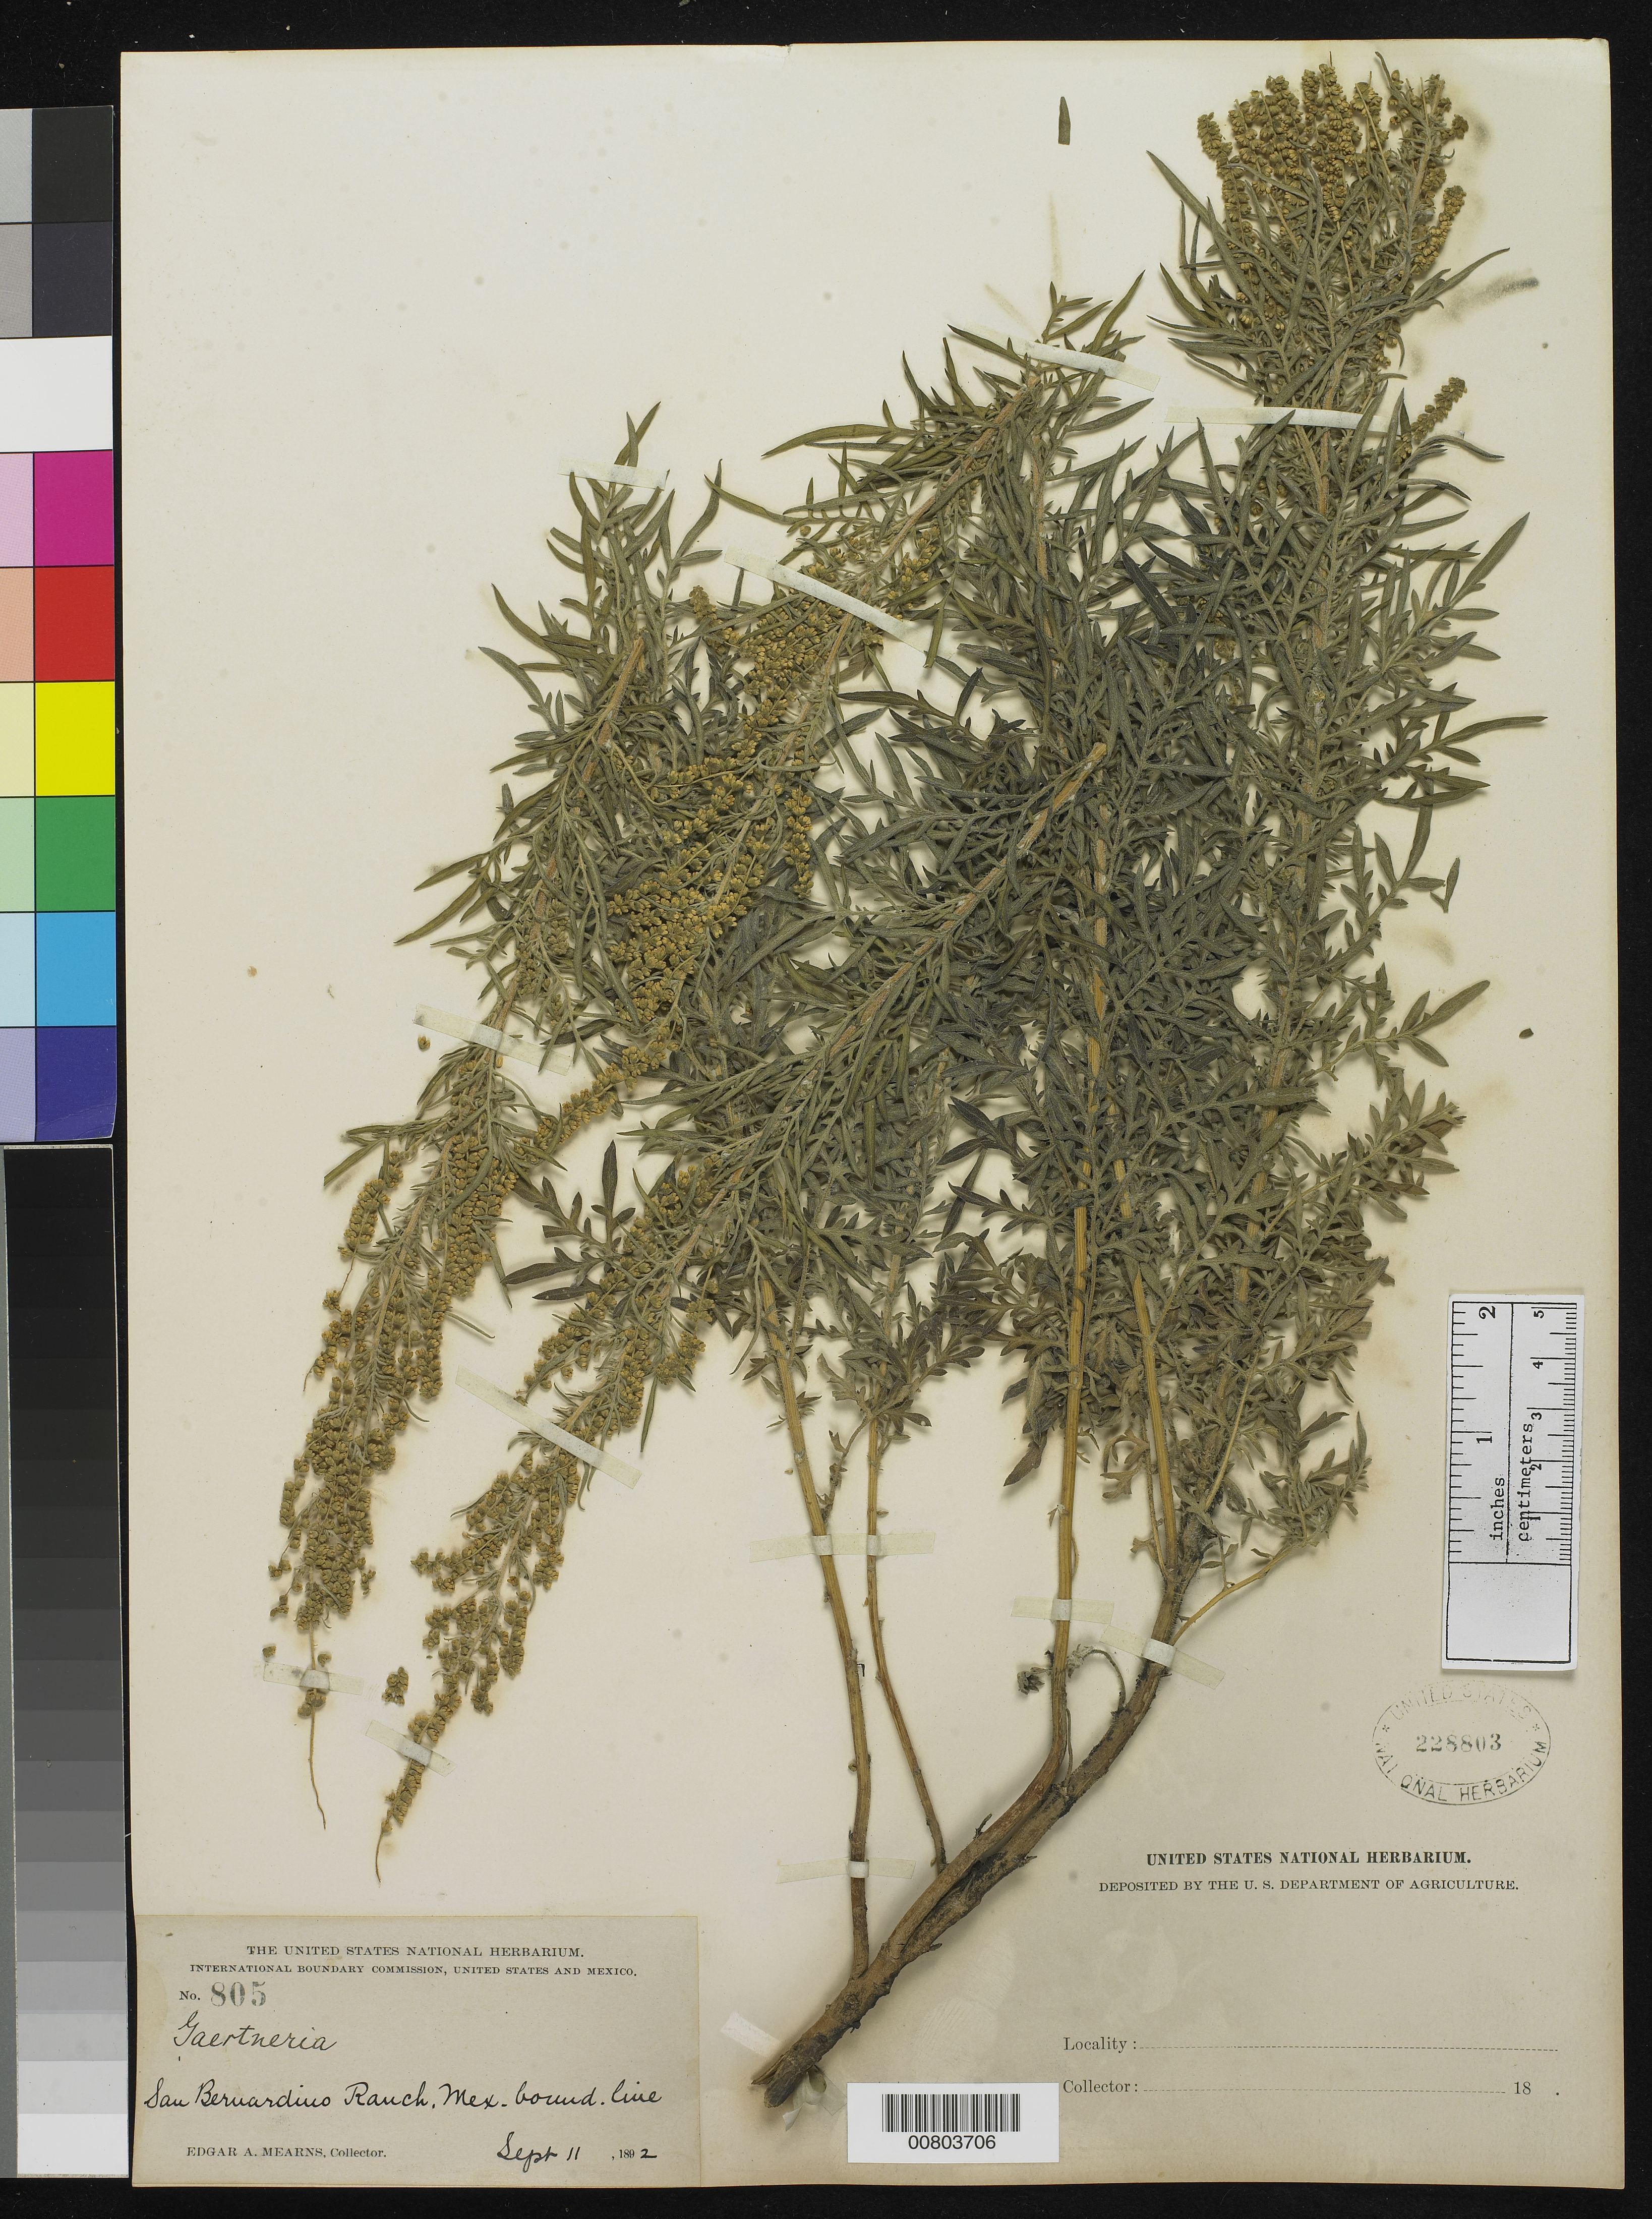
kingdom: Plantae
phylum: Tracheophyta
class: Magnoliopsida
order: Asterales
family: Asteraceae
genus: Franseria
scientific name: Franseria confertiflora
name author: (DC.) Rydb.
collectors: E. A. Mearns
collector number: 805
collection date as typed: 11 Sep 1892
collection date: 1892-09-11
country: United States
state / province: Arizona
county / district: Cochise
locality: San Bernardino Ranch, Mexican boundary line.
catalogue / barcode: US 228803